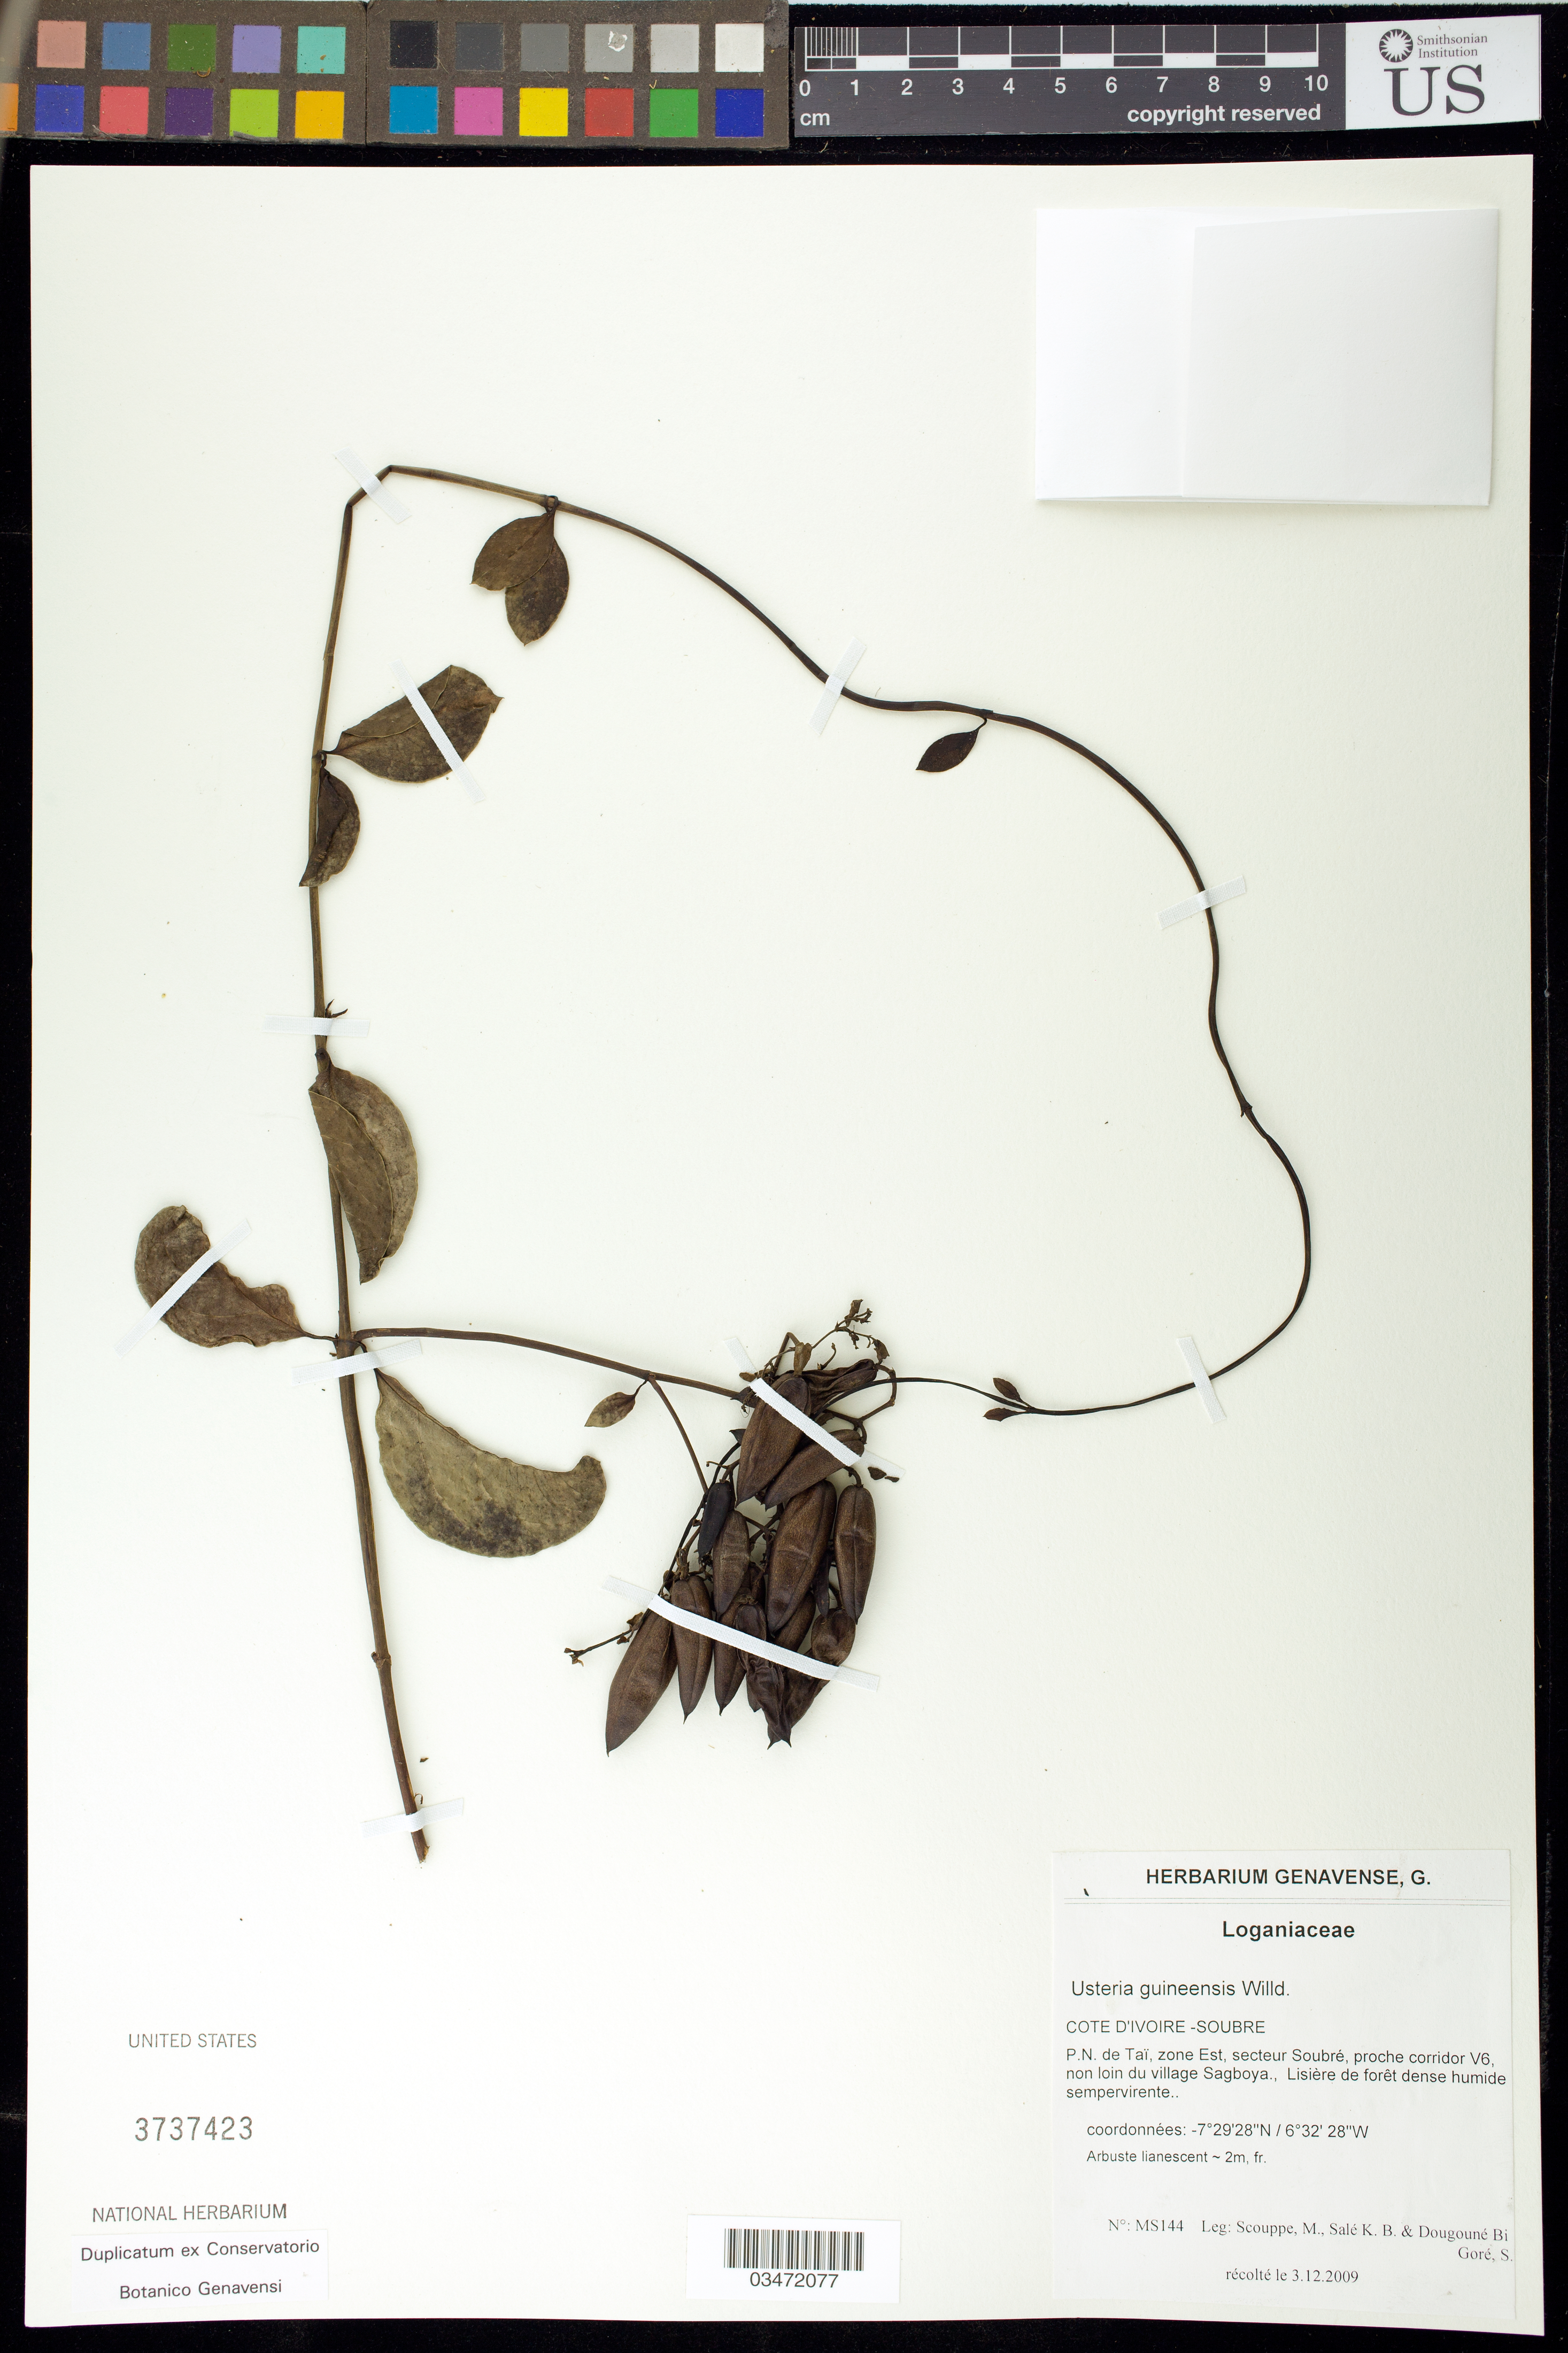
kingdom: Plantae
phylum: Tracheophyta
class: Magnoliopsida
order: Gentianales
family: Loganiaceae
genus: Usteria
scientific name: Usteria guineensis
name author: Willd.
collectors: M. Scouppe, K. Sale & S. Dougoné Bi Gore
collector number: MS144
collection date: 2009-12-03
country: Ivory Coast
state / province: Bas-Sassandra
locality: Soubre. P.N. de Taï, zone Est, secteur V6, non loin du village Sagboya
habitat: Lisière de forêt dense humide sempervirente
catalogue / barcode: US 3737423